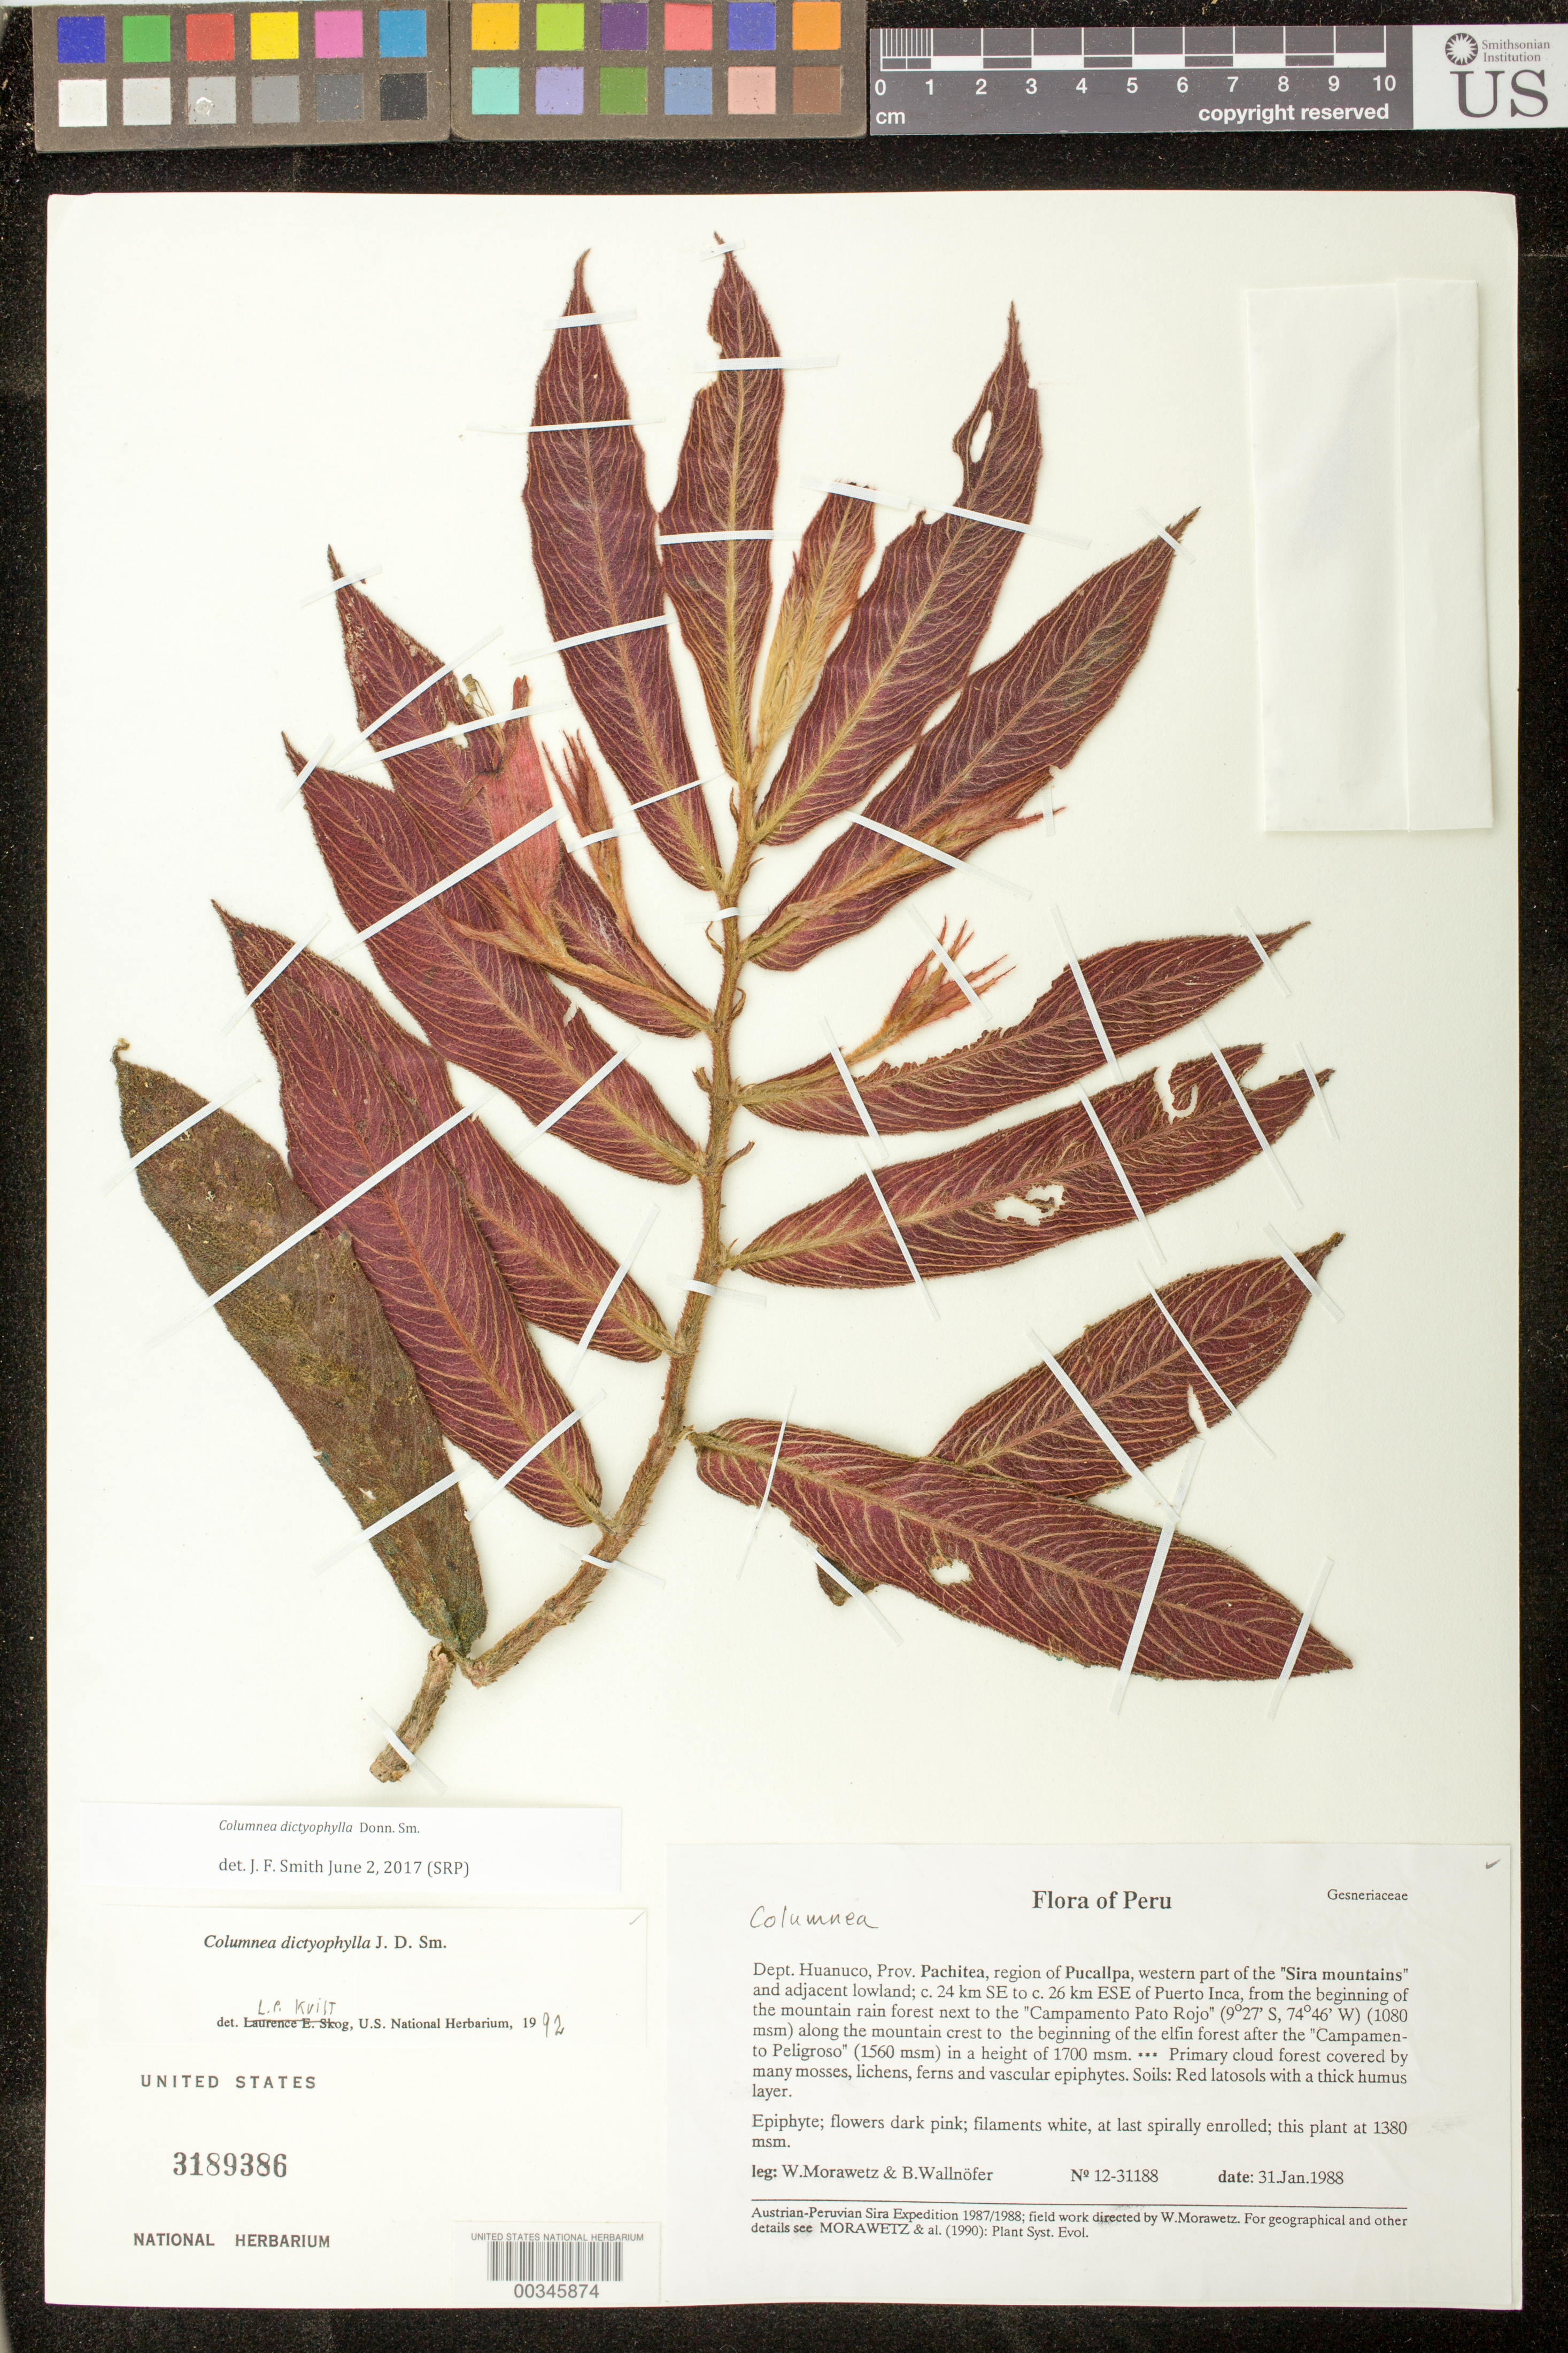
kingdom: Plantae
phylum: Tracheophyta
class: Magnoliopsida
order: Lamiales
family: Gesneriaceae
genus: Columnea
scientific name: Columnea dictyophylla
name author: Donn. Sm.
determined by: Smith, J. F.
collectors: W. Morawetz & B. Wallnöfer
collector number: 12- 31188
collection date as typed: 31 Jan 1988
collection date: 1988-01-31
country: Peru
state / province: Huánuco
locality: Prov. Pachitea; reg of Pucallapa, western part of "Sira Mountains" and adjacent lowland, C 24 km SE-c 26km ESE of Puerto Inca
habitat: Primary cloud forest covered by many mosses, lichens, ferns and vascular epiphytes. Soils: Red latosols with a thick humus layer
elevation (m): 1380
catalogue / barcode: US 3189386